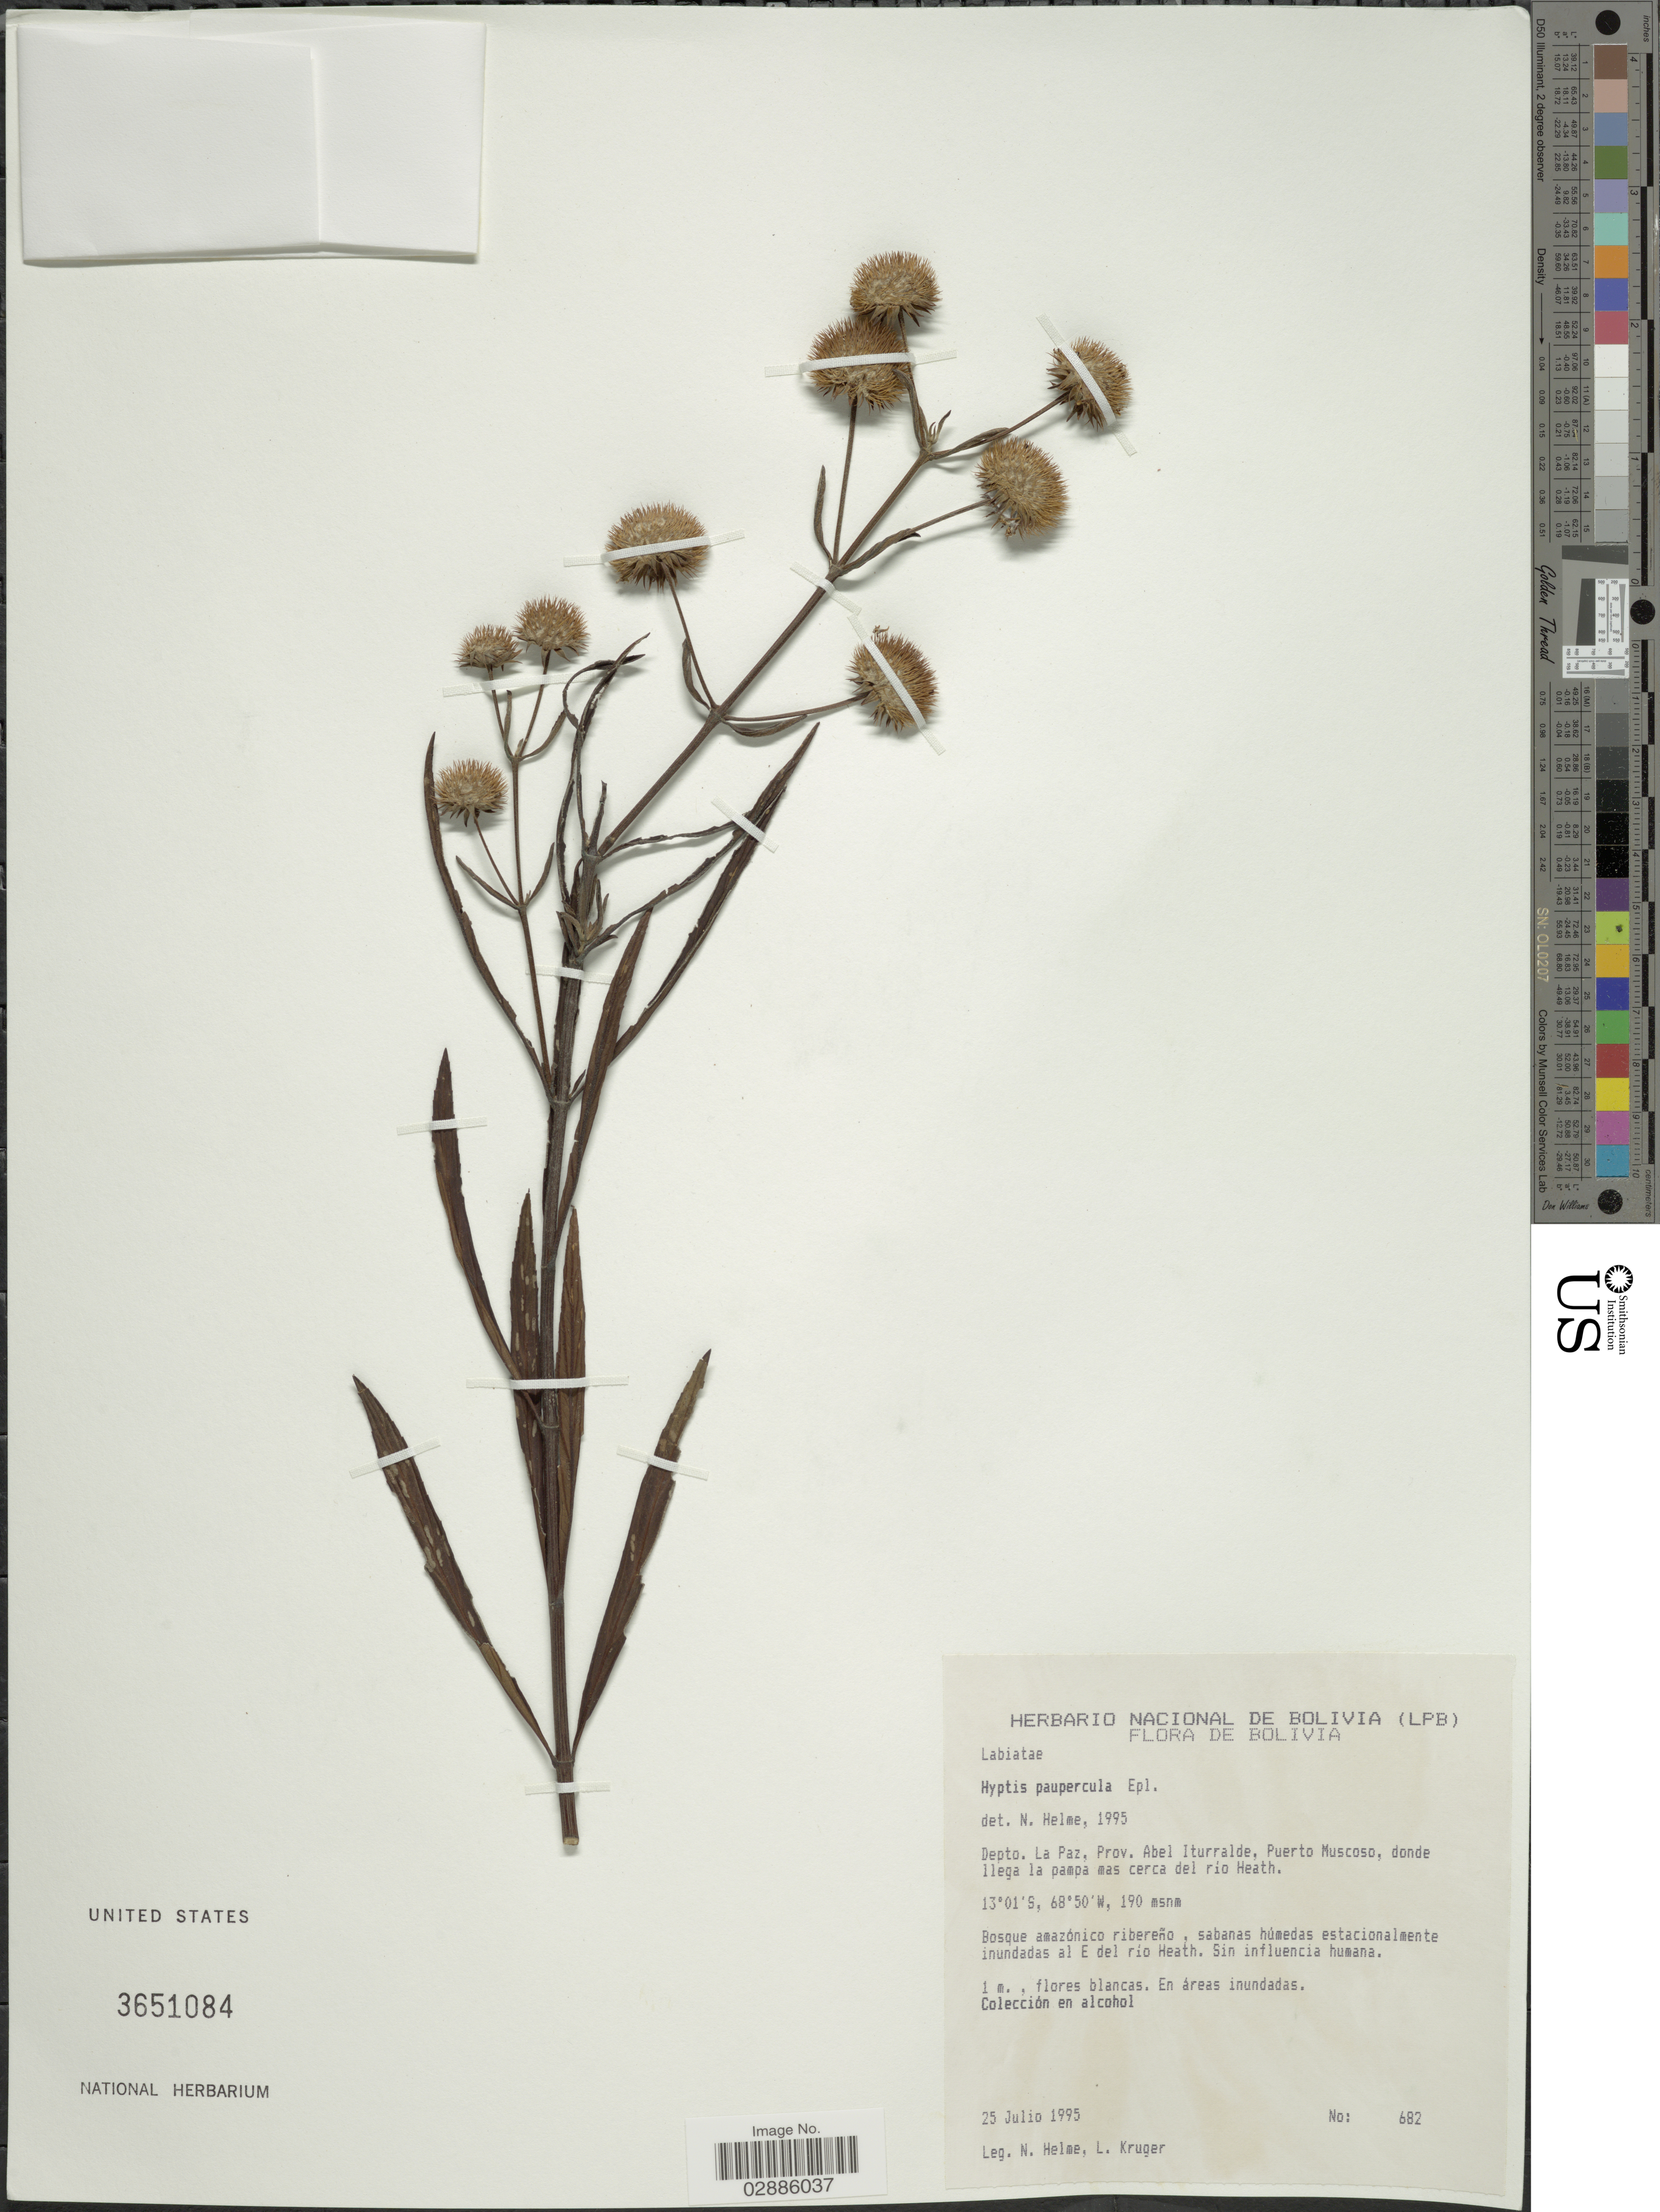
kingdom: Plantae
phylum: Tracheophyta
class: Magnoliopsida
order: Lamiales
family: Lamiaceae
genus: Hyptis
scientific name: Hyptis paupercula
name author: Epling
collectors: N. Helme & L. Kruger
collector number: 682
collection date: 1995-07-25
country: Bolivia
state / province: La Paz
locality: Depto. La Paz, Prov. Abel Iturralde, Puerto Muscoso, donde llega la pampa mas cerca del río Heath.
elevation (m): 190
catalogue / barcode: US 3651084